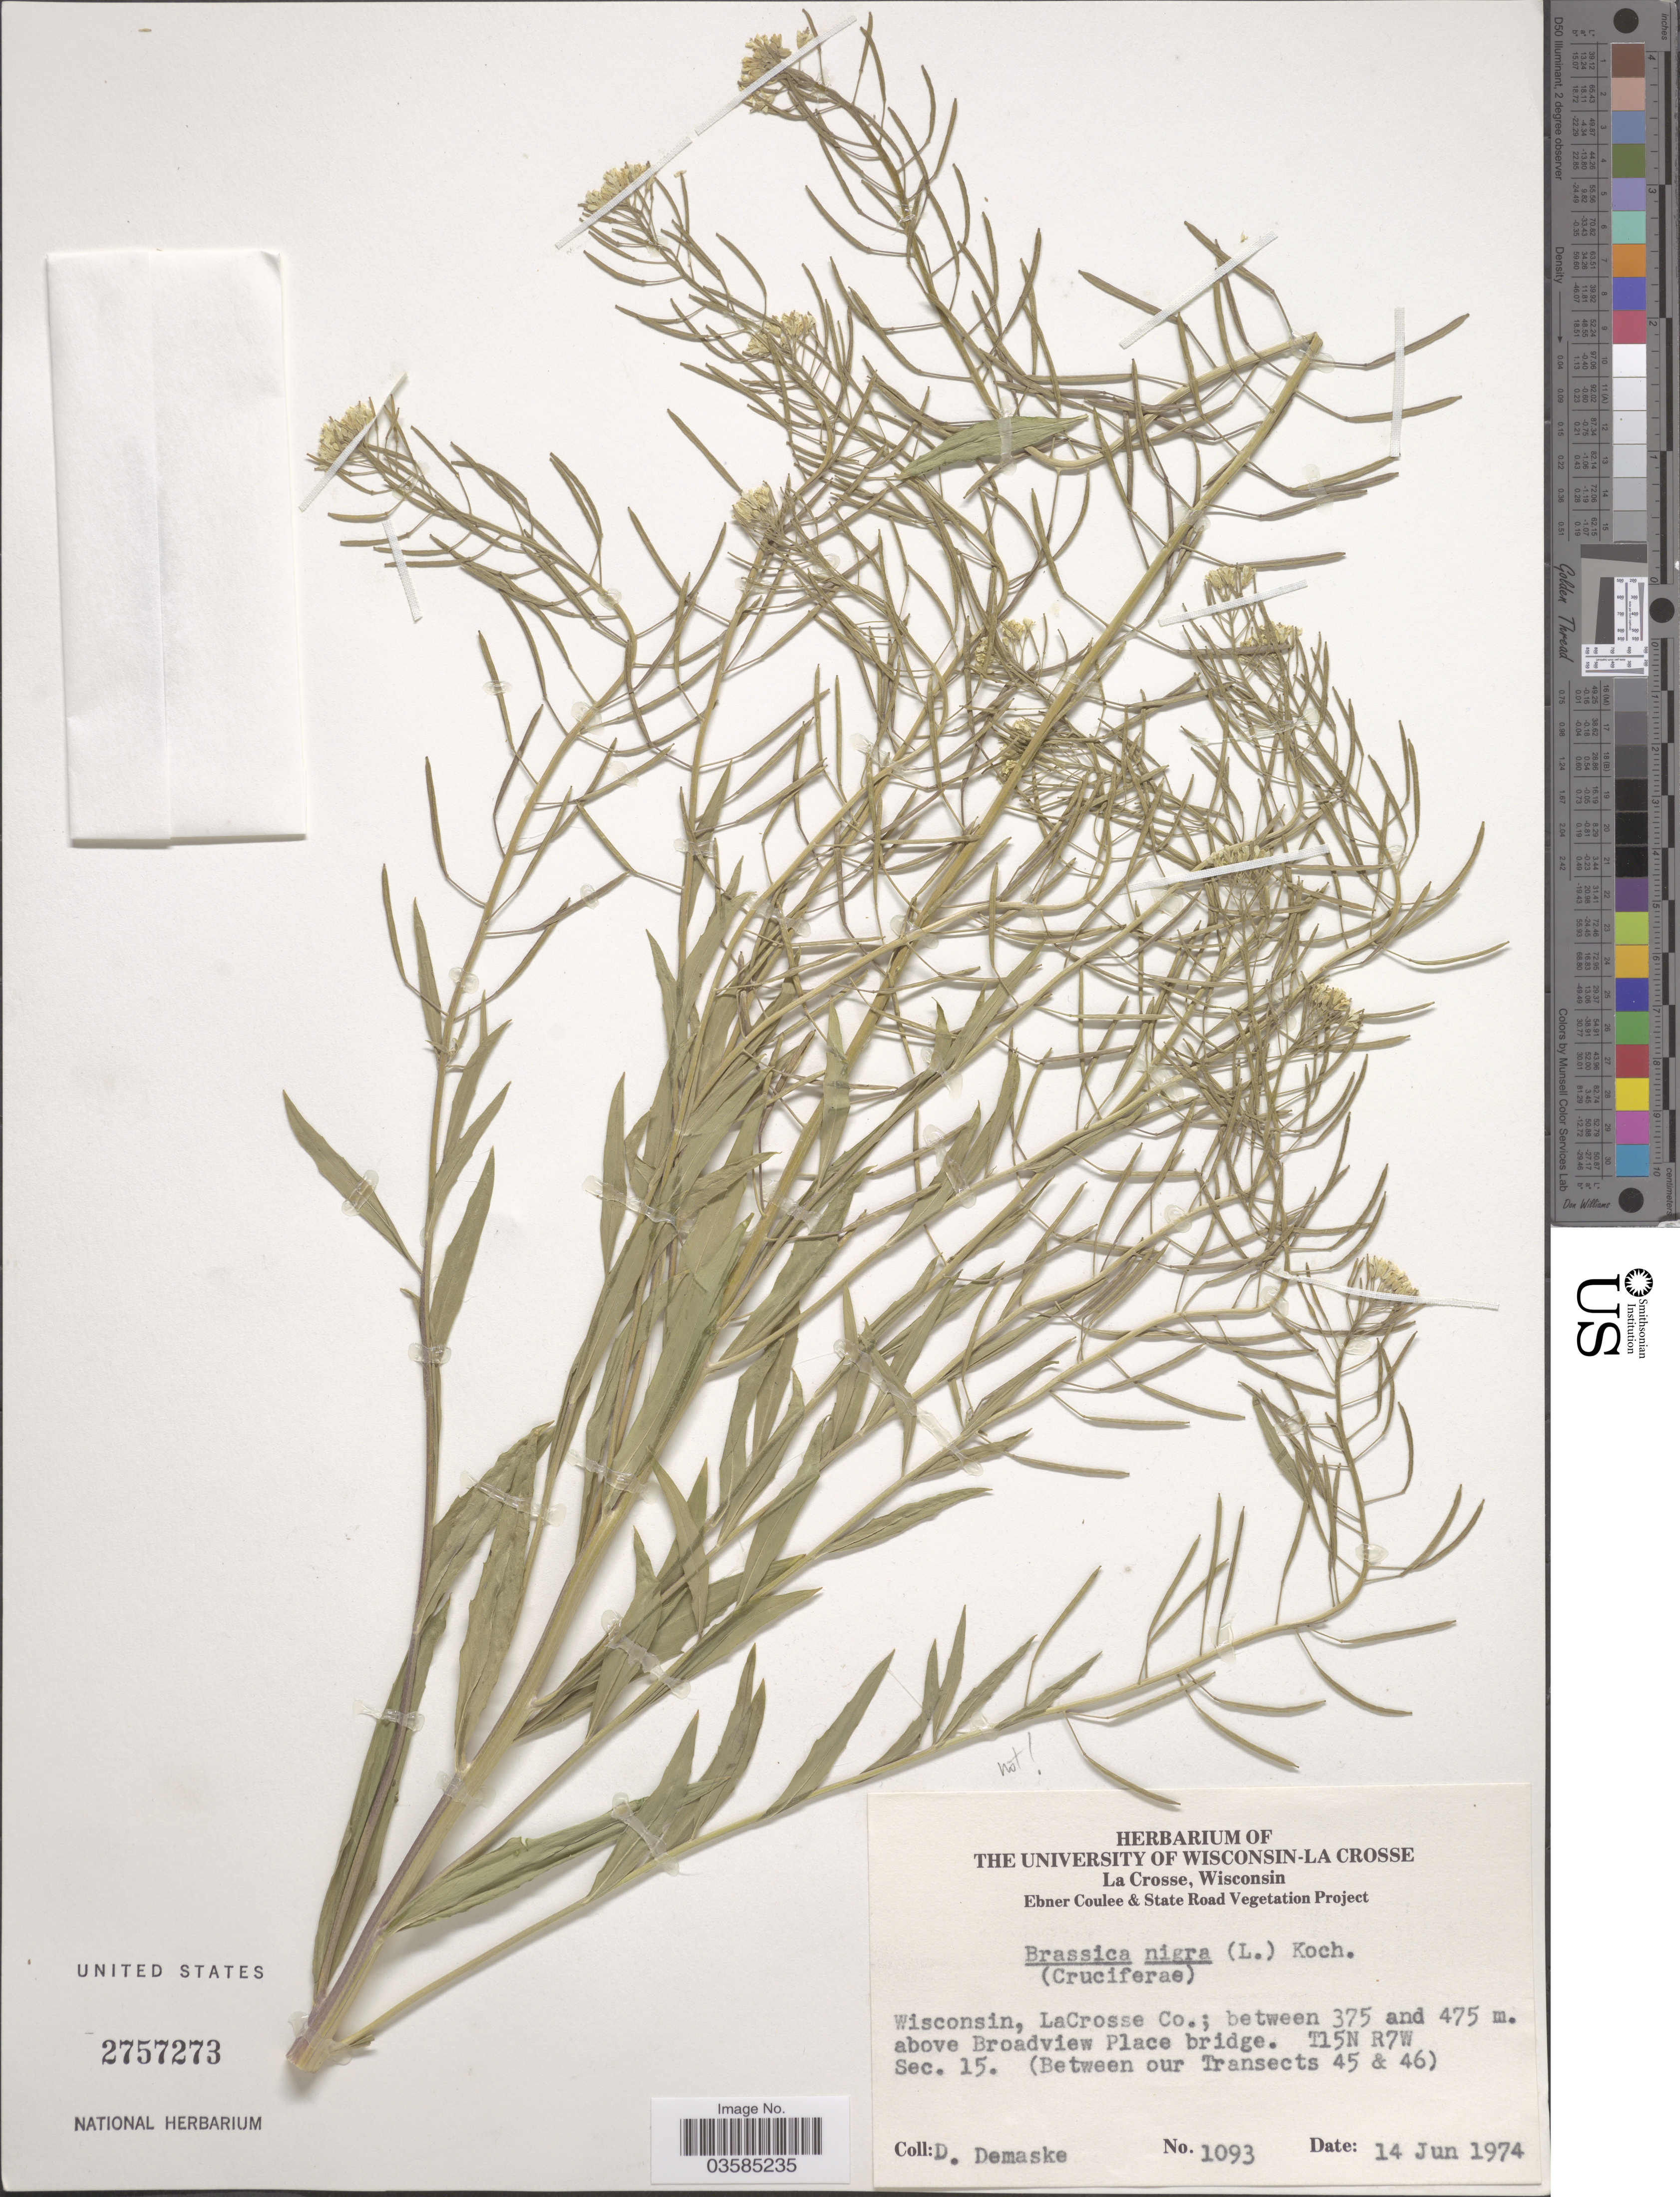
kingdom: Plantae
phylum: Tracheophyta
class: Magnoliopsida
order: Brassicales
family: Brassicaceae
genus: Brassica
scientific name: Brassica nigra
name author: (L.) W.D.J. Koch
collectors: D. Demaske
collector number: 1093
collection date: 1974-06-14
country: United States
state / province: Wisconsin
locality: Ebner Coulee & State Road. LaCrosse Co. Above Broadwview Place bridge. T15N R7W Sec. 15. (Between our Transects 45 & 46)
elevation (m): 375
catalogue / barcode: US 2757273